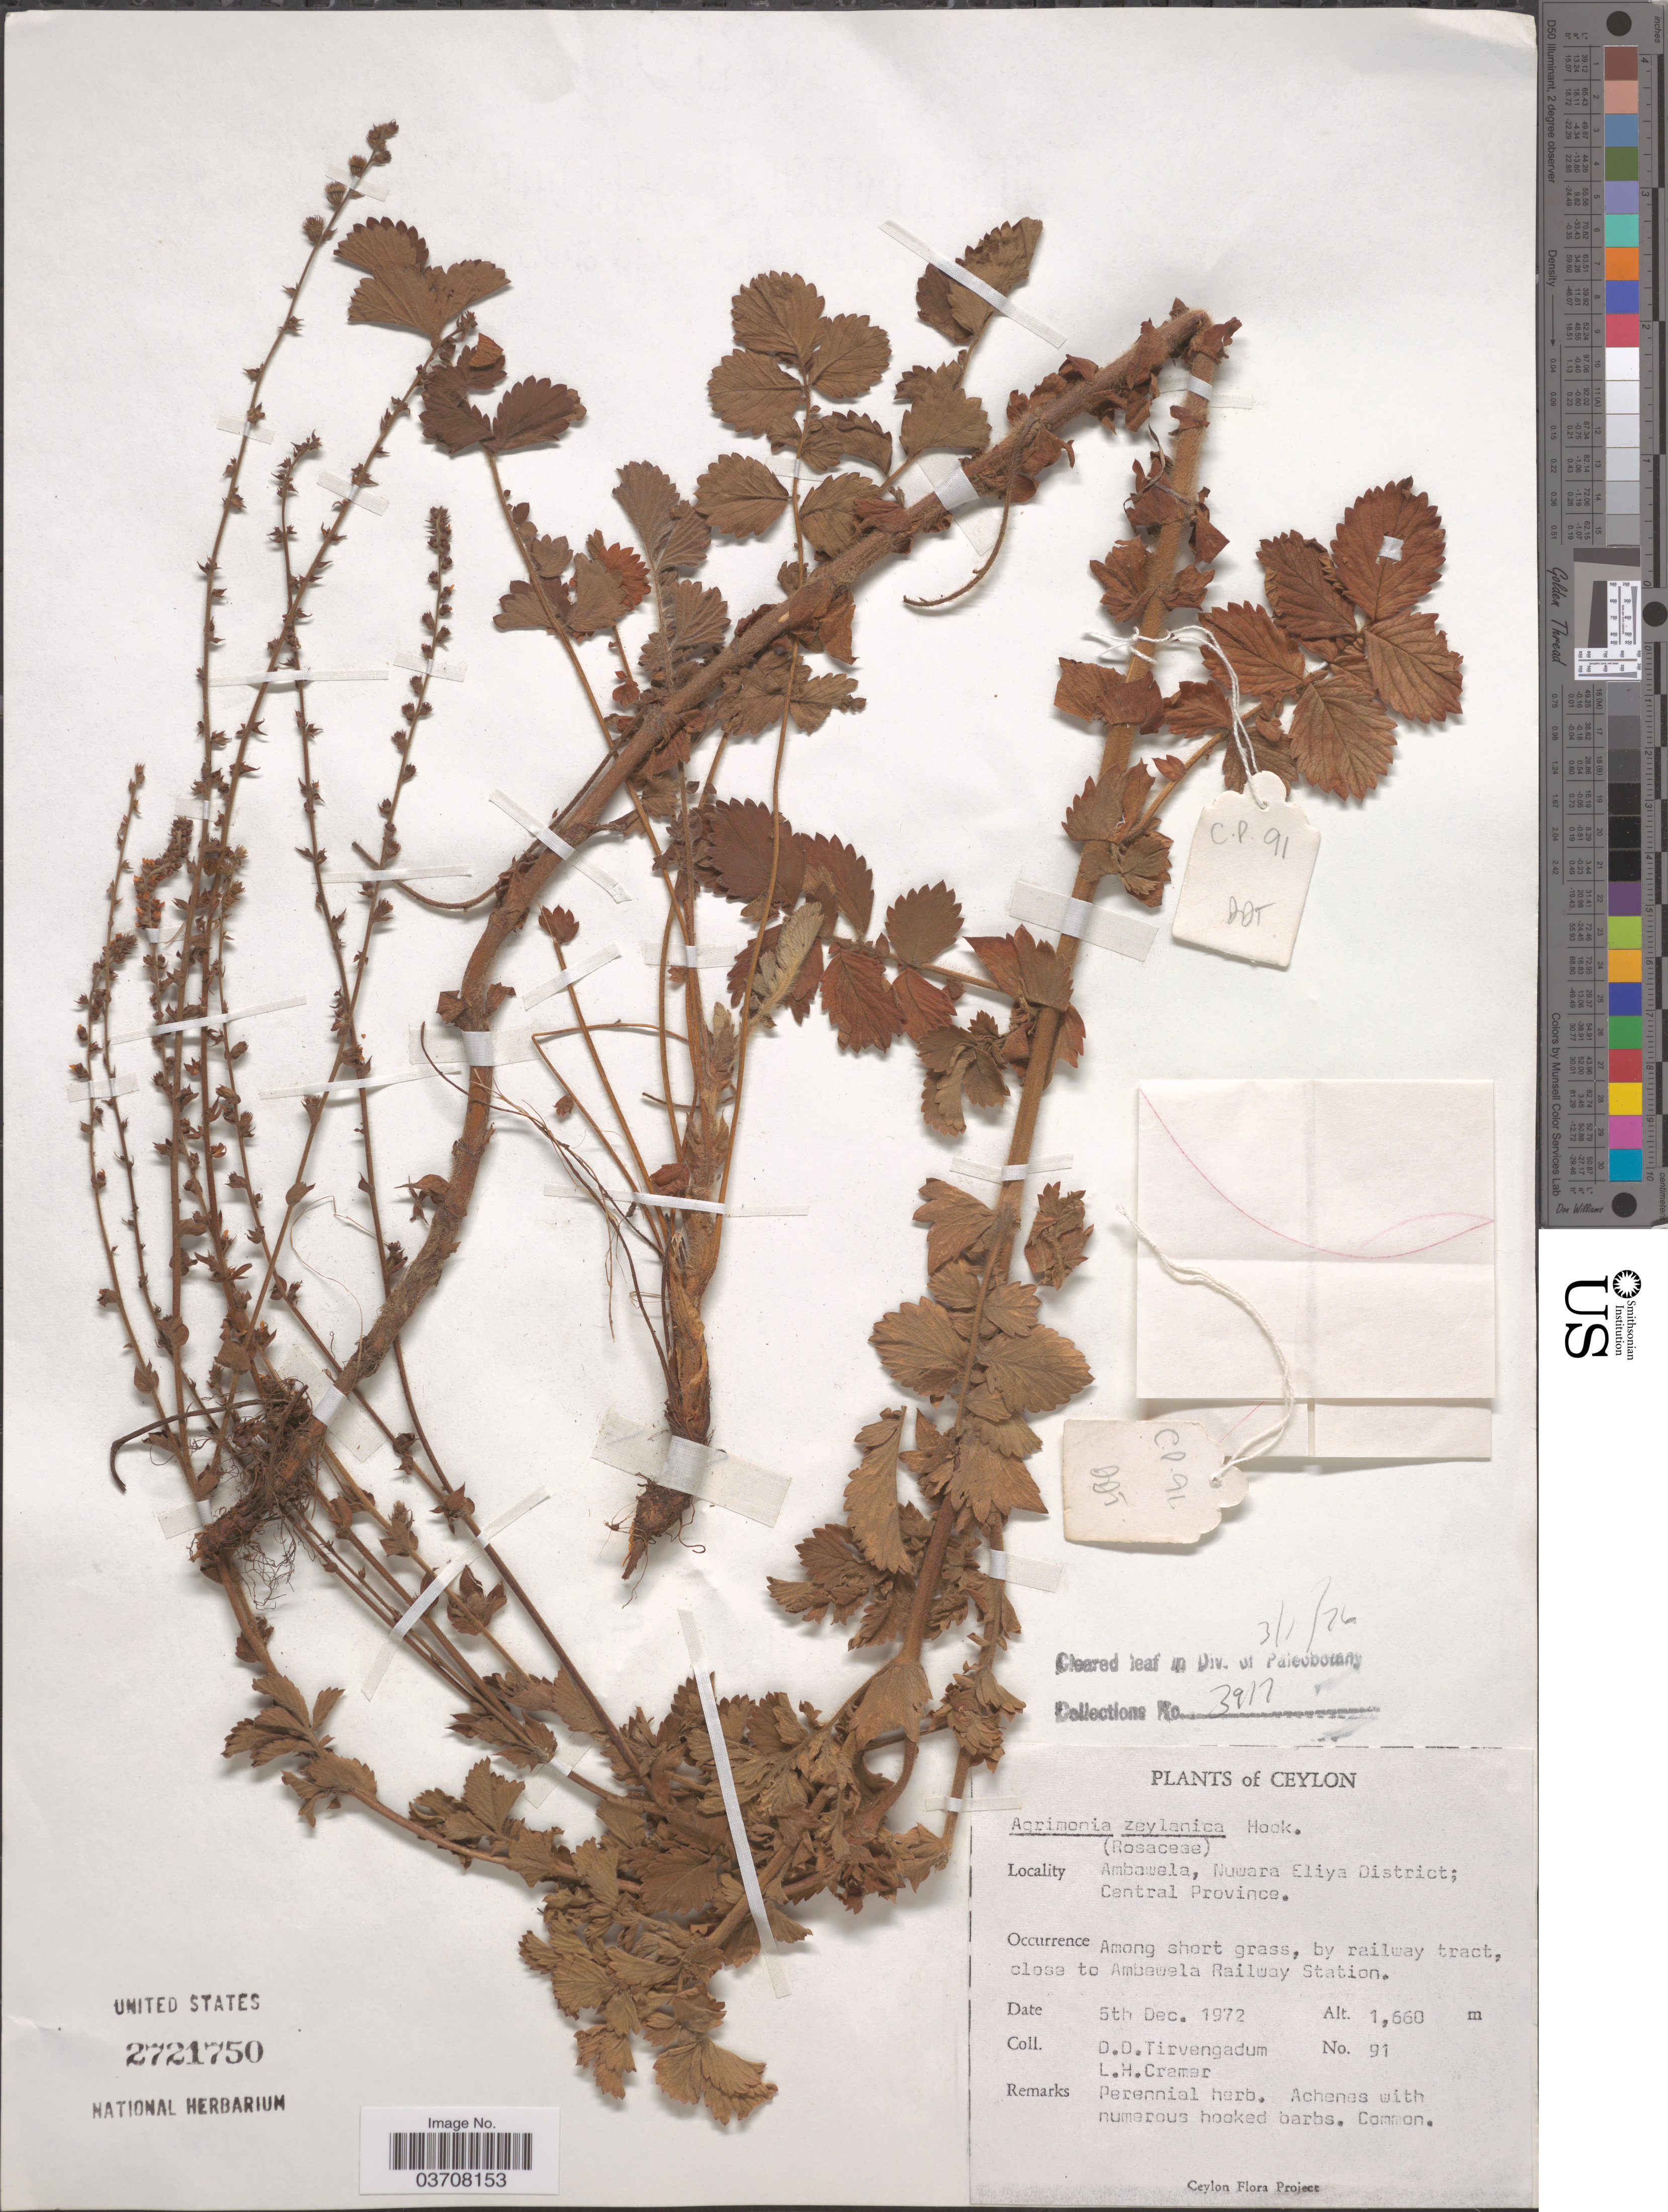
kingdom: Plantae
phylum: Tracheophyta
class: Magnoliopsida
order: Rosales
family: Rosaceae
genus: Agrimonia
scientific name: Agrimonia zeylanica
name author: Moon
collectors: D. Tirvengadum & L. H. Cramer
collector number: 91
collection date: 1972-12-05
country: Sri Lanka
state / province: Central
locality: Ceylon. Ambawela, Nuwara Eliya District; Central Province. Close to Ambewela Railway Station.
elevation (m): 1660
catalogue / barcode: US 2721750